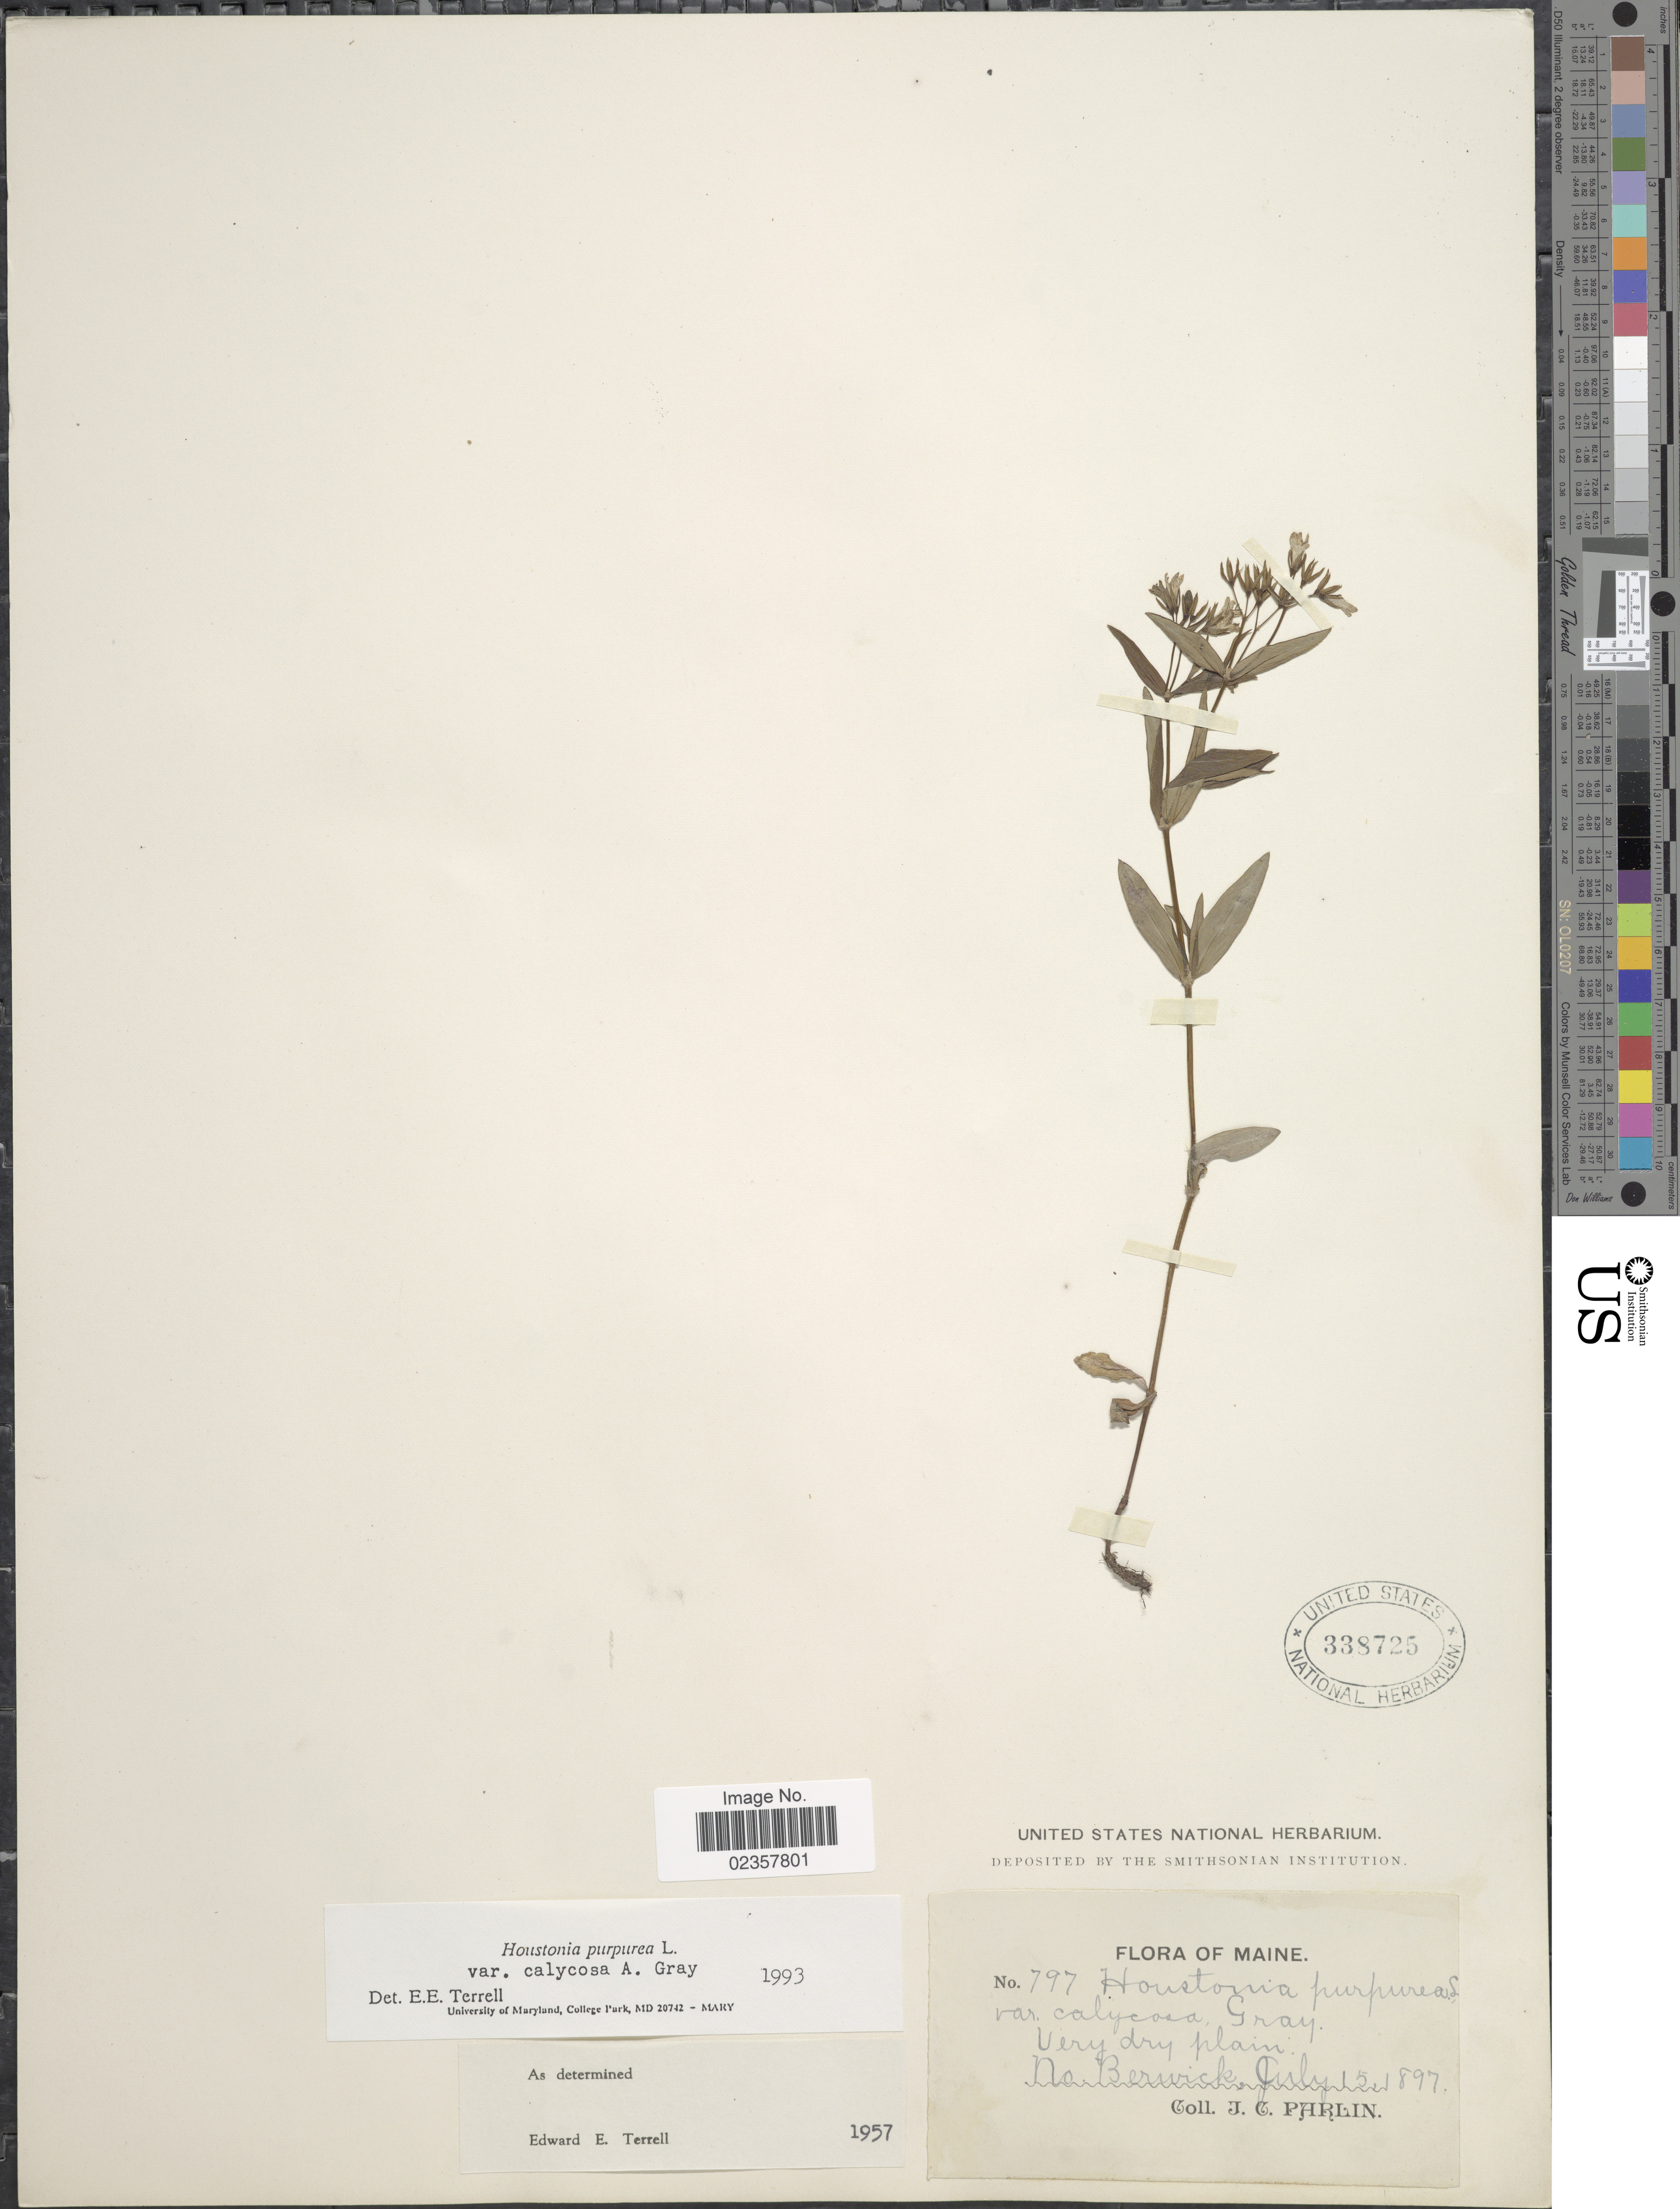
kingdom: Plantae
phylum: Tracheophyta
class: Magnoliopsida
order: Gentianales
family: Rubiaceae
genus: Houstonia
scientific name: Houstonia purpurea var. calycosa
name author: A. Gray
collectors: J. Phrlin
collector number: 797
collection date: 1897-07-15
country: United States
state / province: Maine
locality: Maine, No Berwick.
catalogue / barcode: US 338725